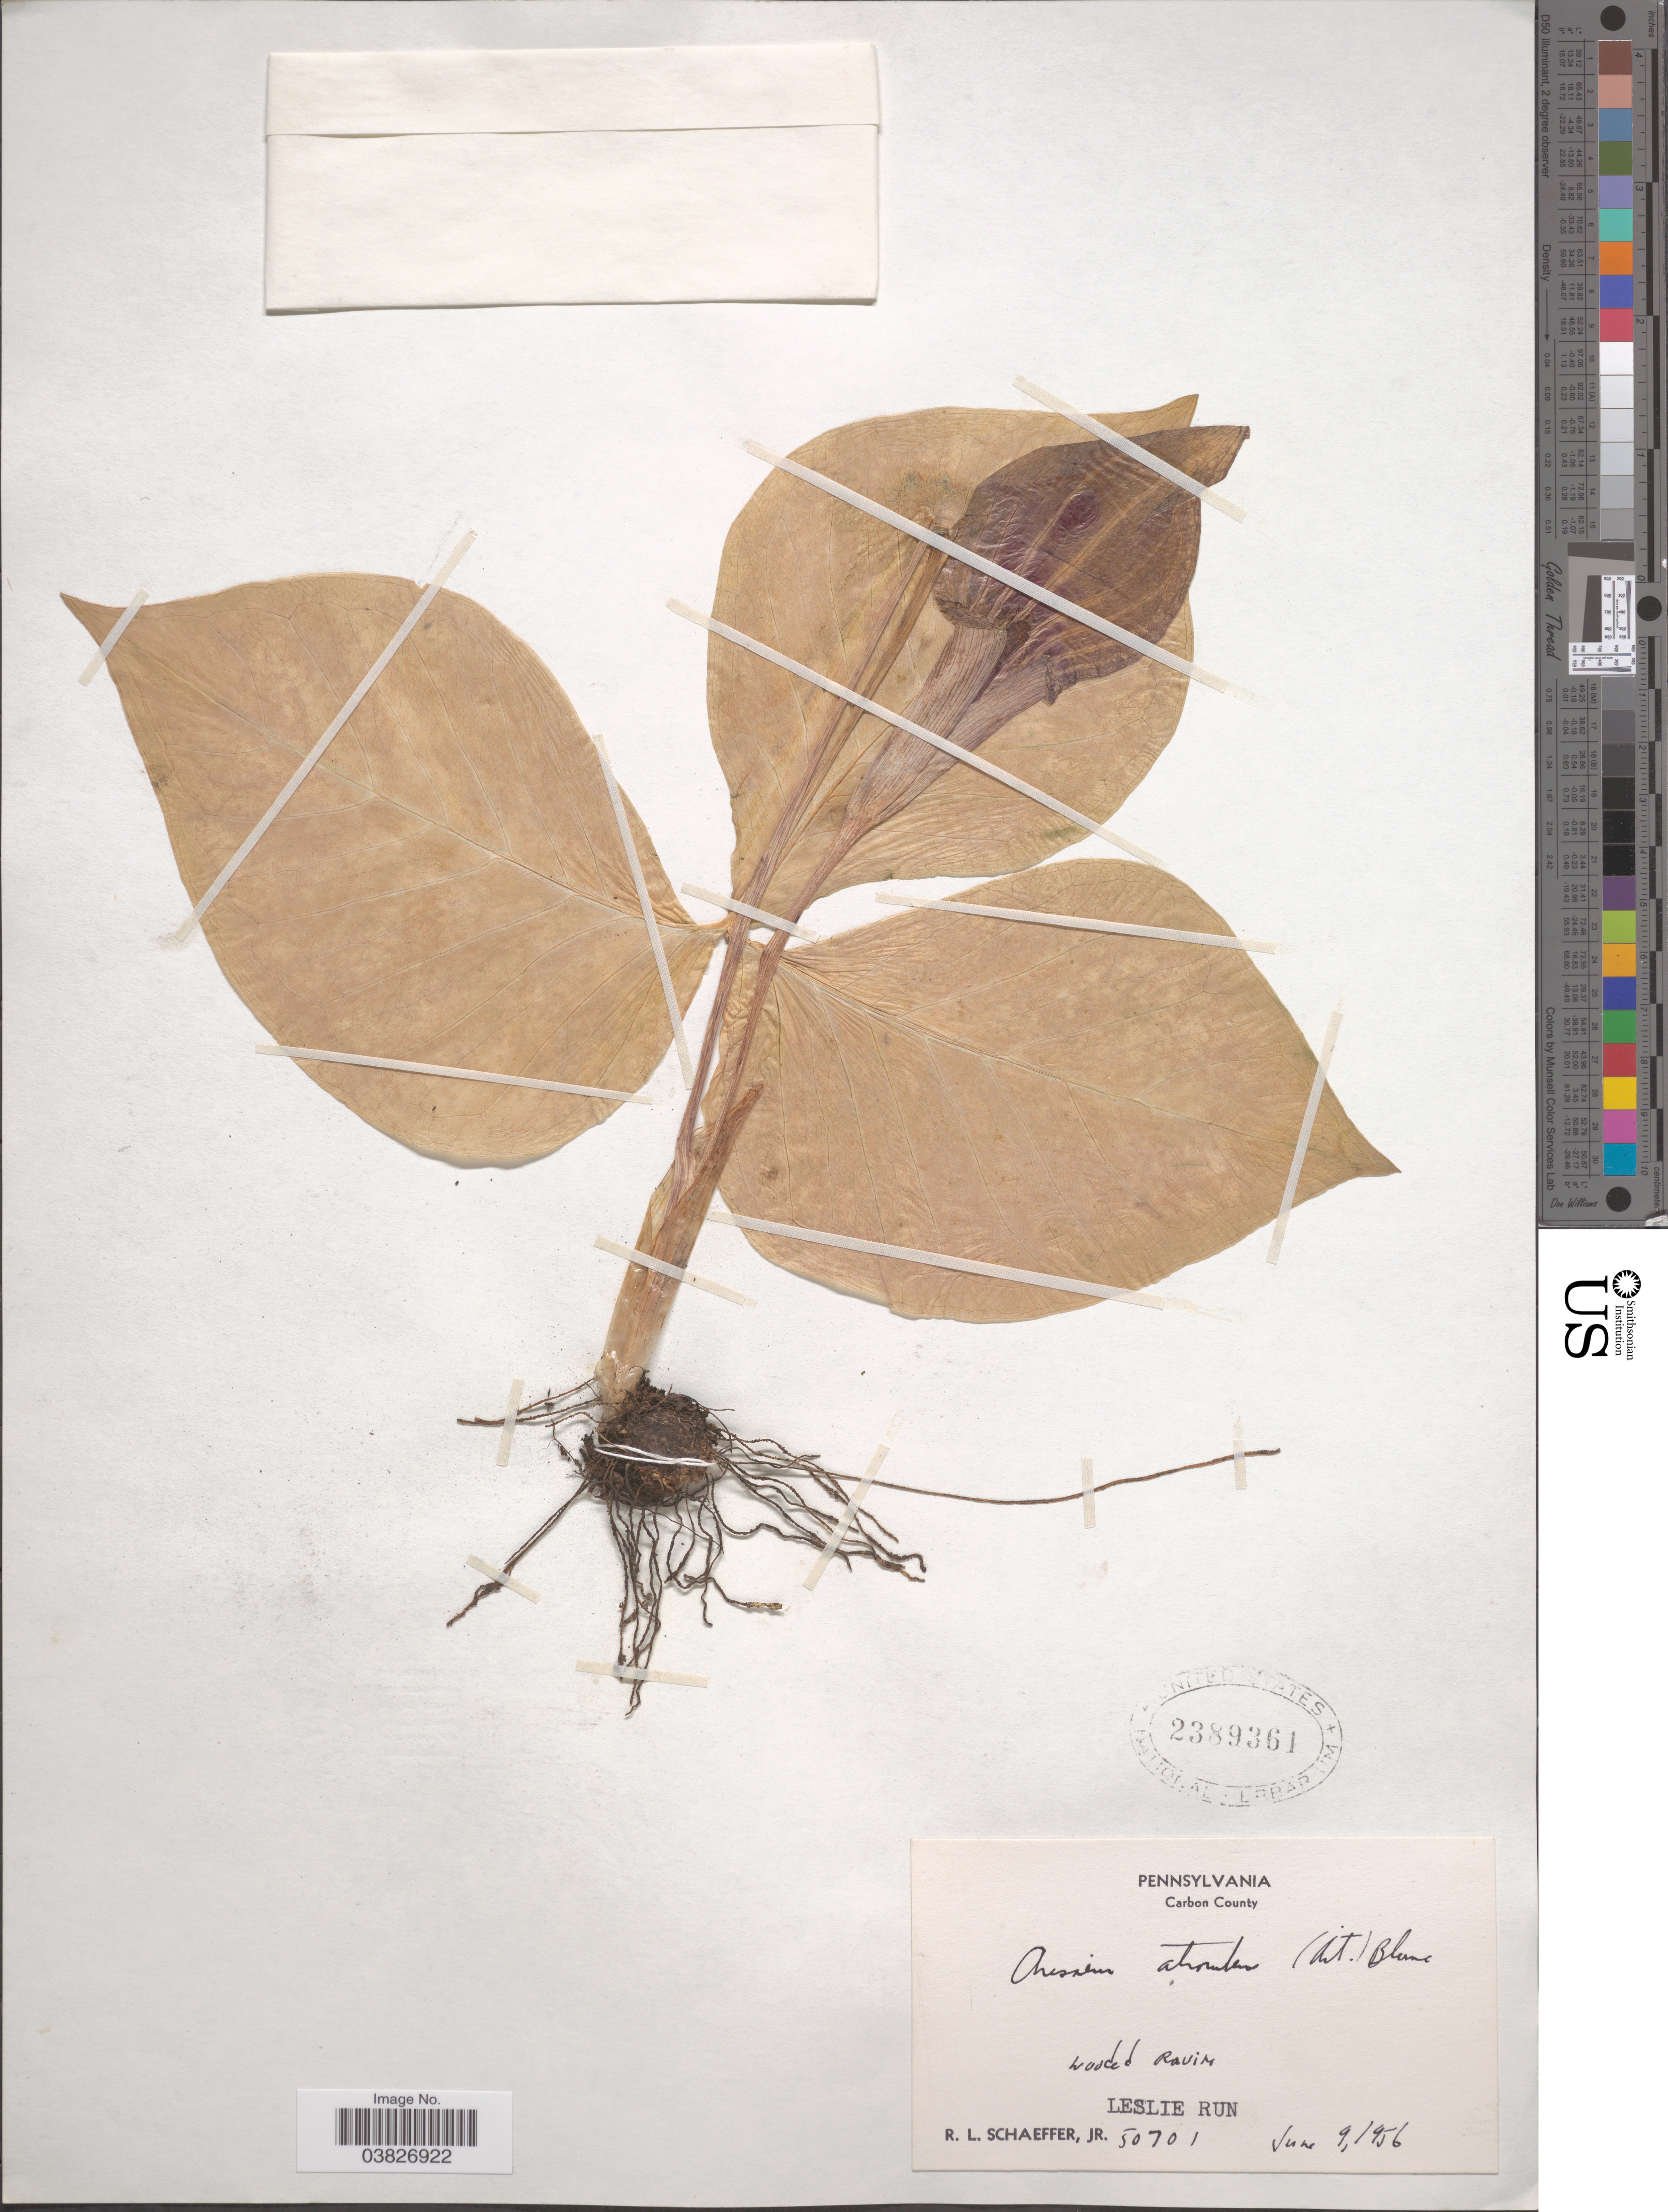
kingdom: Plantae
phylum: Tracheophyta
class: Liliopsida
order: Alismatales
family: Araceae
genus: Arisaema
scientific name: Arisaema atrorubens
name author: (Aiton) Blume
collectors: R. L. Schaeffer Jr.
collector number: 50701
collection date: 1956-06-09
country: United States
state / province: Pennsylvania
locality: Carbon County. Wooded Ravine. Leslie Run.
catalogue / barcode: US 2389361